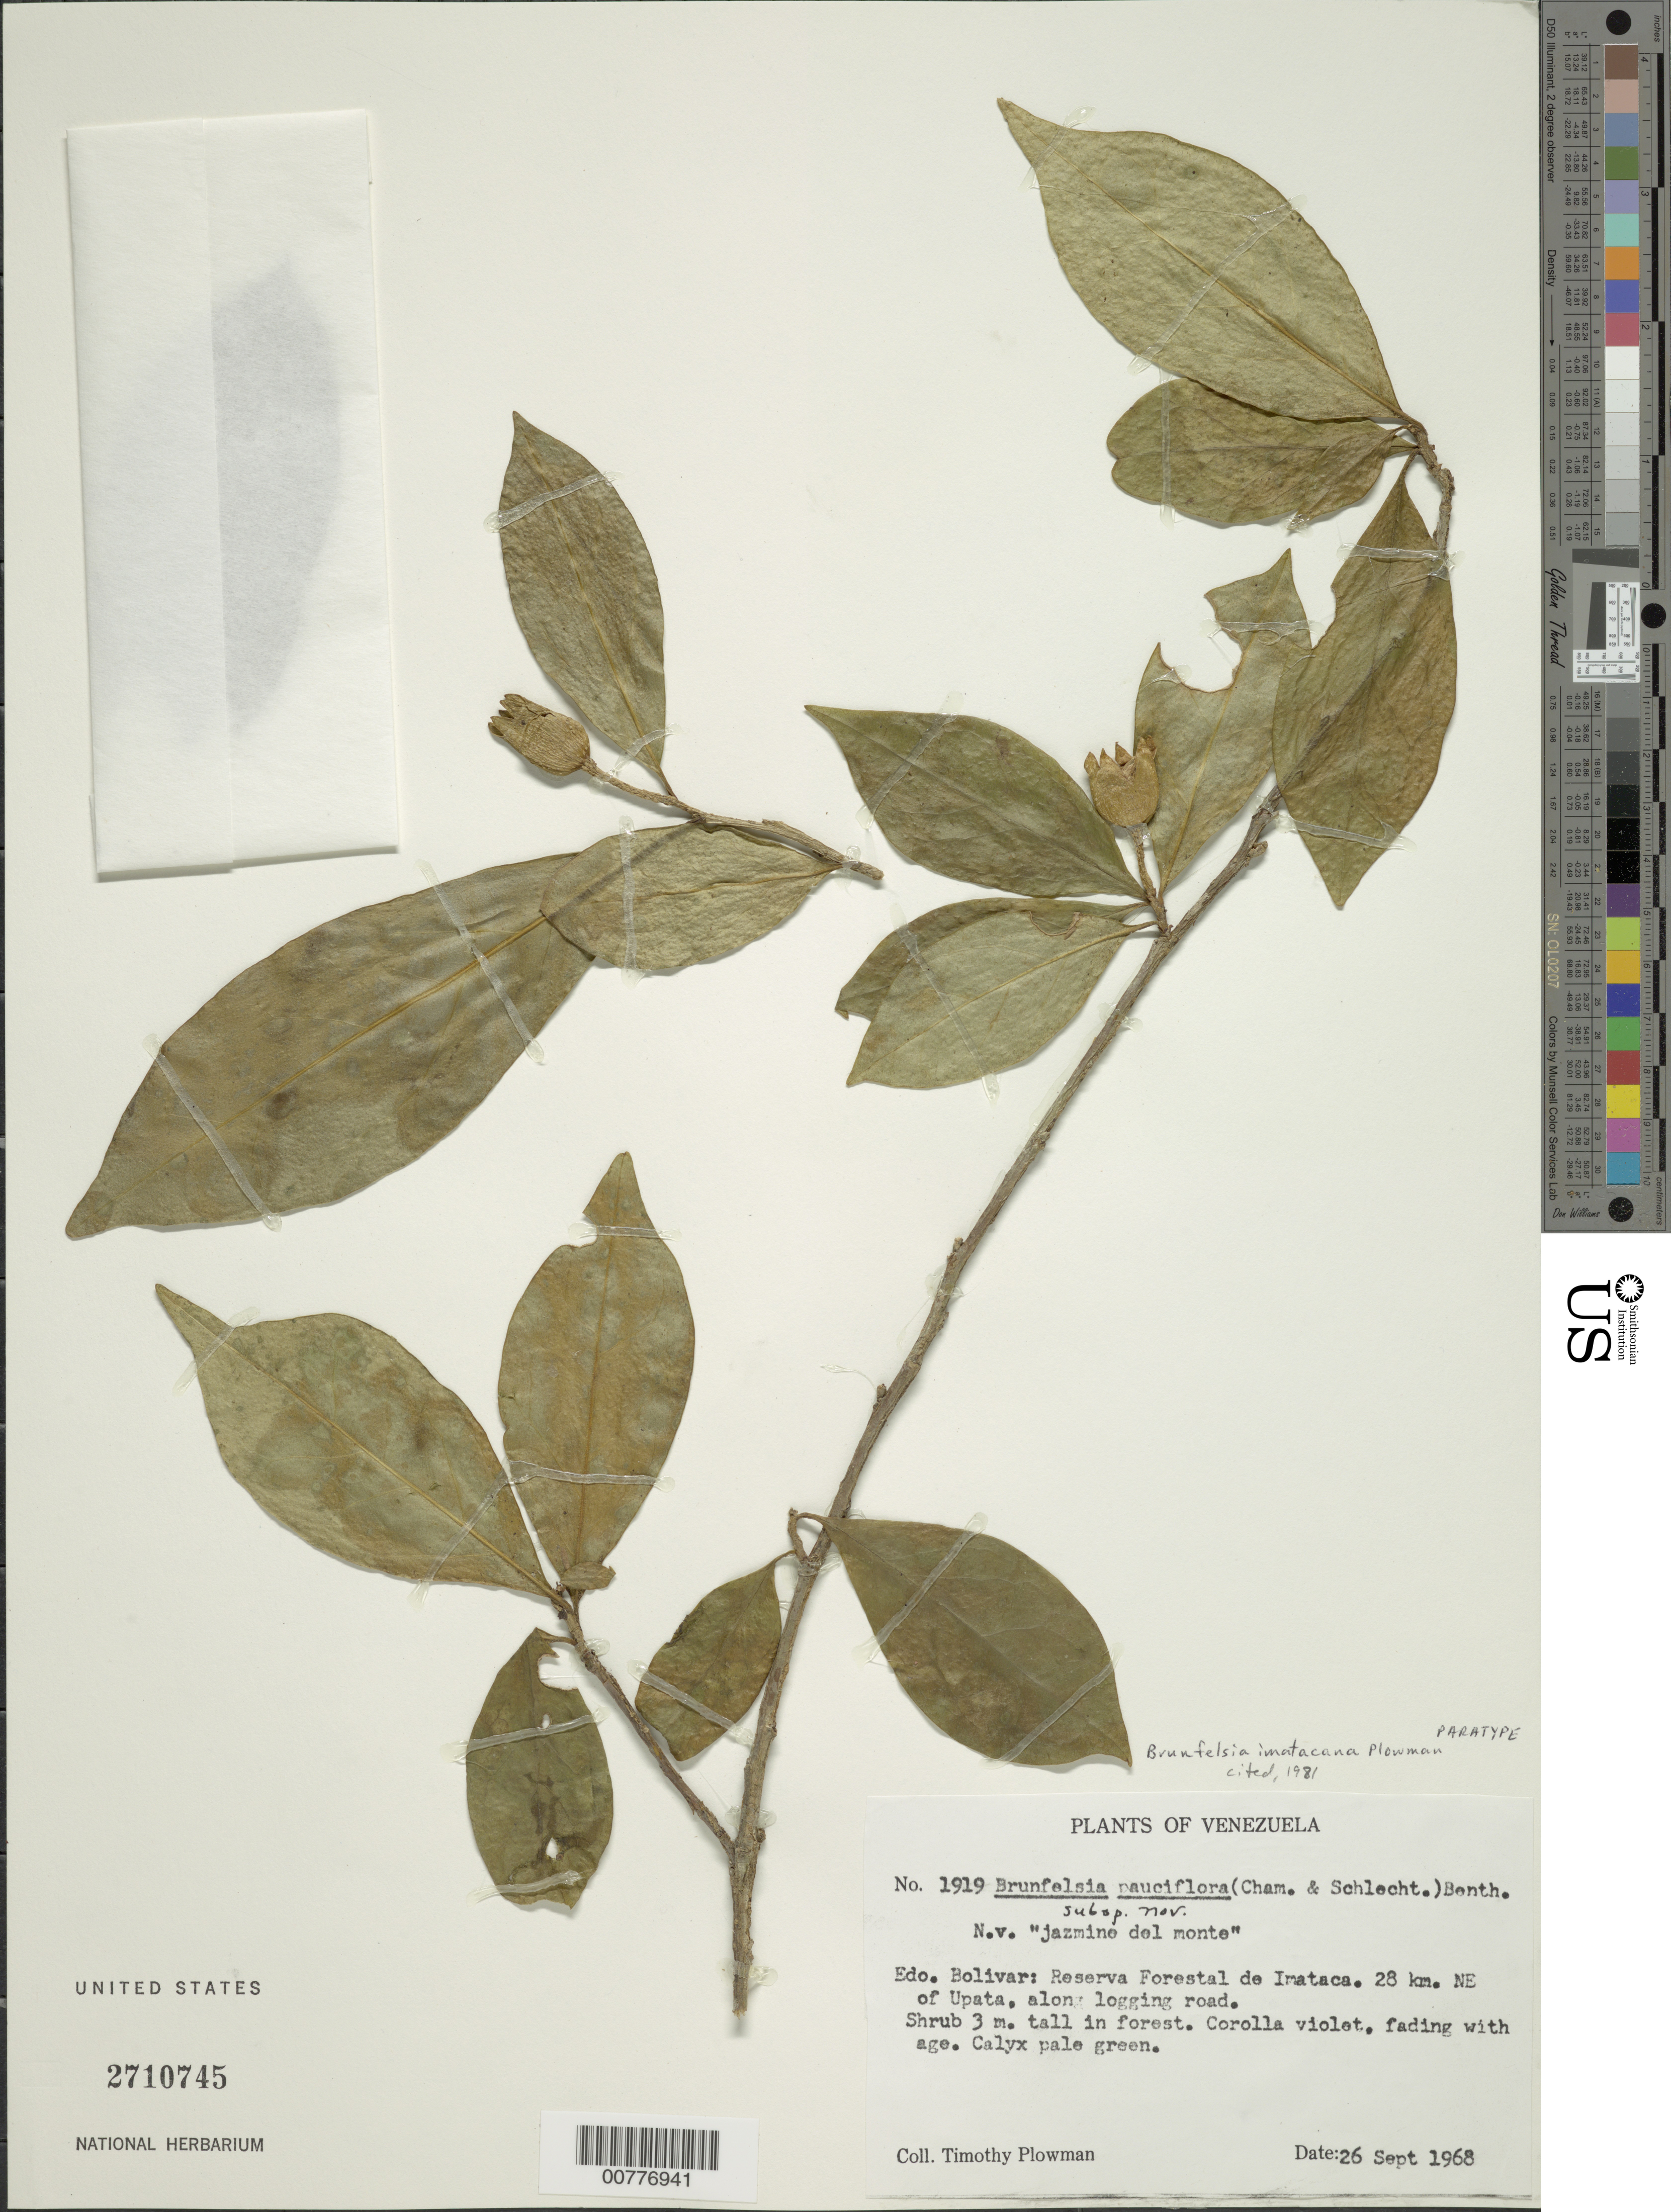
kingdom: Plantae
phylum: Tracheophyta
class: Magnoliopsida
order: Solanales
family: Solanaceae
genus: Brunfelsia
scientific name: Brunfelsia imatacana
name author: Plowman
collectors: T. Plowman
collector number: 1919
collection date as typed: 26-Sep-68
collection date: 1968-09-26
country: Venezuela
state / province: Bolívar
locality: Reserva Forestal Imataca, 28 mi. NE of Upata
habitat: Along logging road; in forest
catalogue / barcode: US 2710745